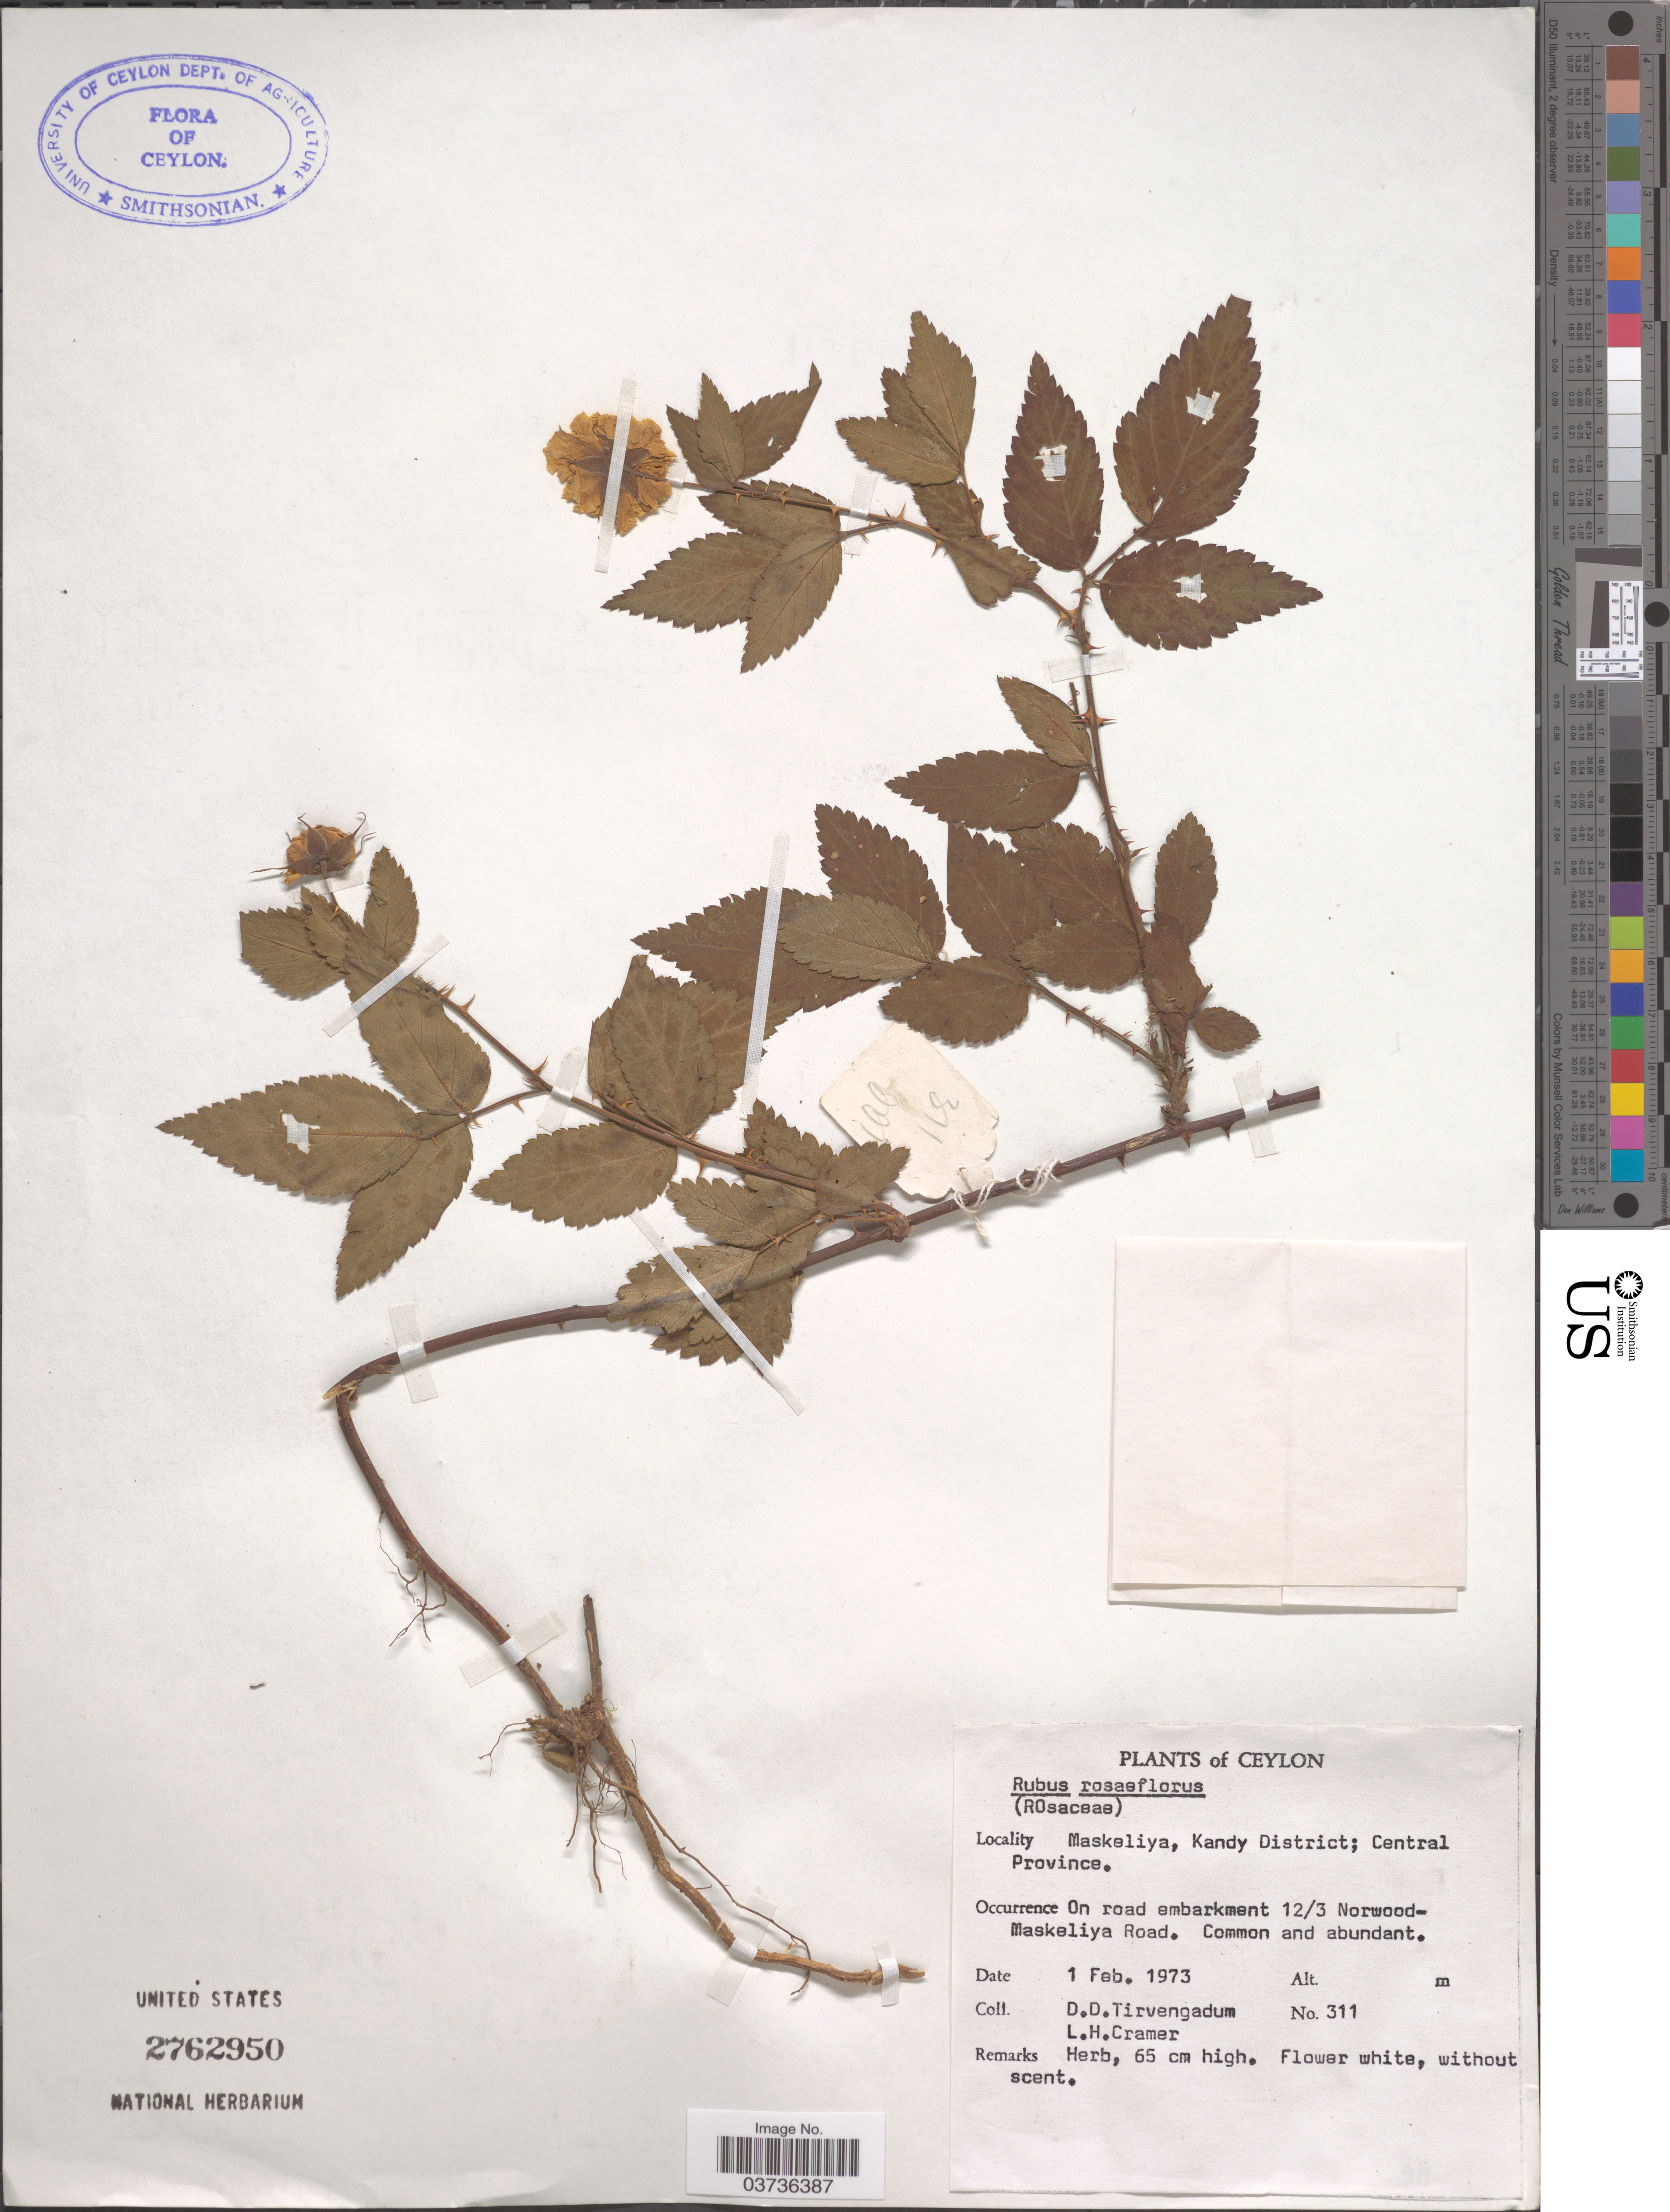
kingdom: Plantae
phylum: Tracheophyta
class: Magnoliopsida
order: Rosales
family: Rosaceae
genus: Rubus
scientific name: Rubus rosaefolius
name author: Sm.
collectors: D. Tirvengadum & L. H. Cramer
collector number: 311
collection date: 1973-02-01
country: Sri Lanka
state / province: Central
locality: Ceylon. Maskeliya, Kandy District. On road embarkment 12/3 Norwood-Maskeliya Road.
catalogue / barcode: US 2762950